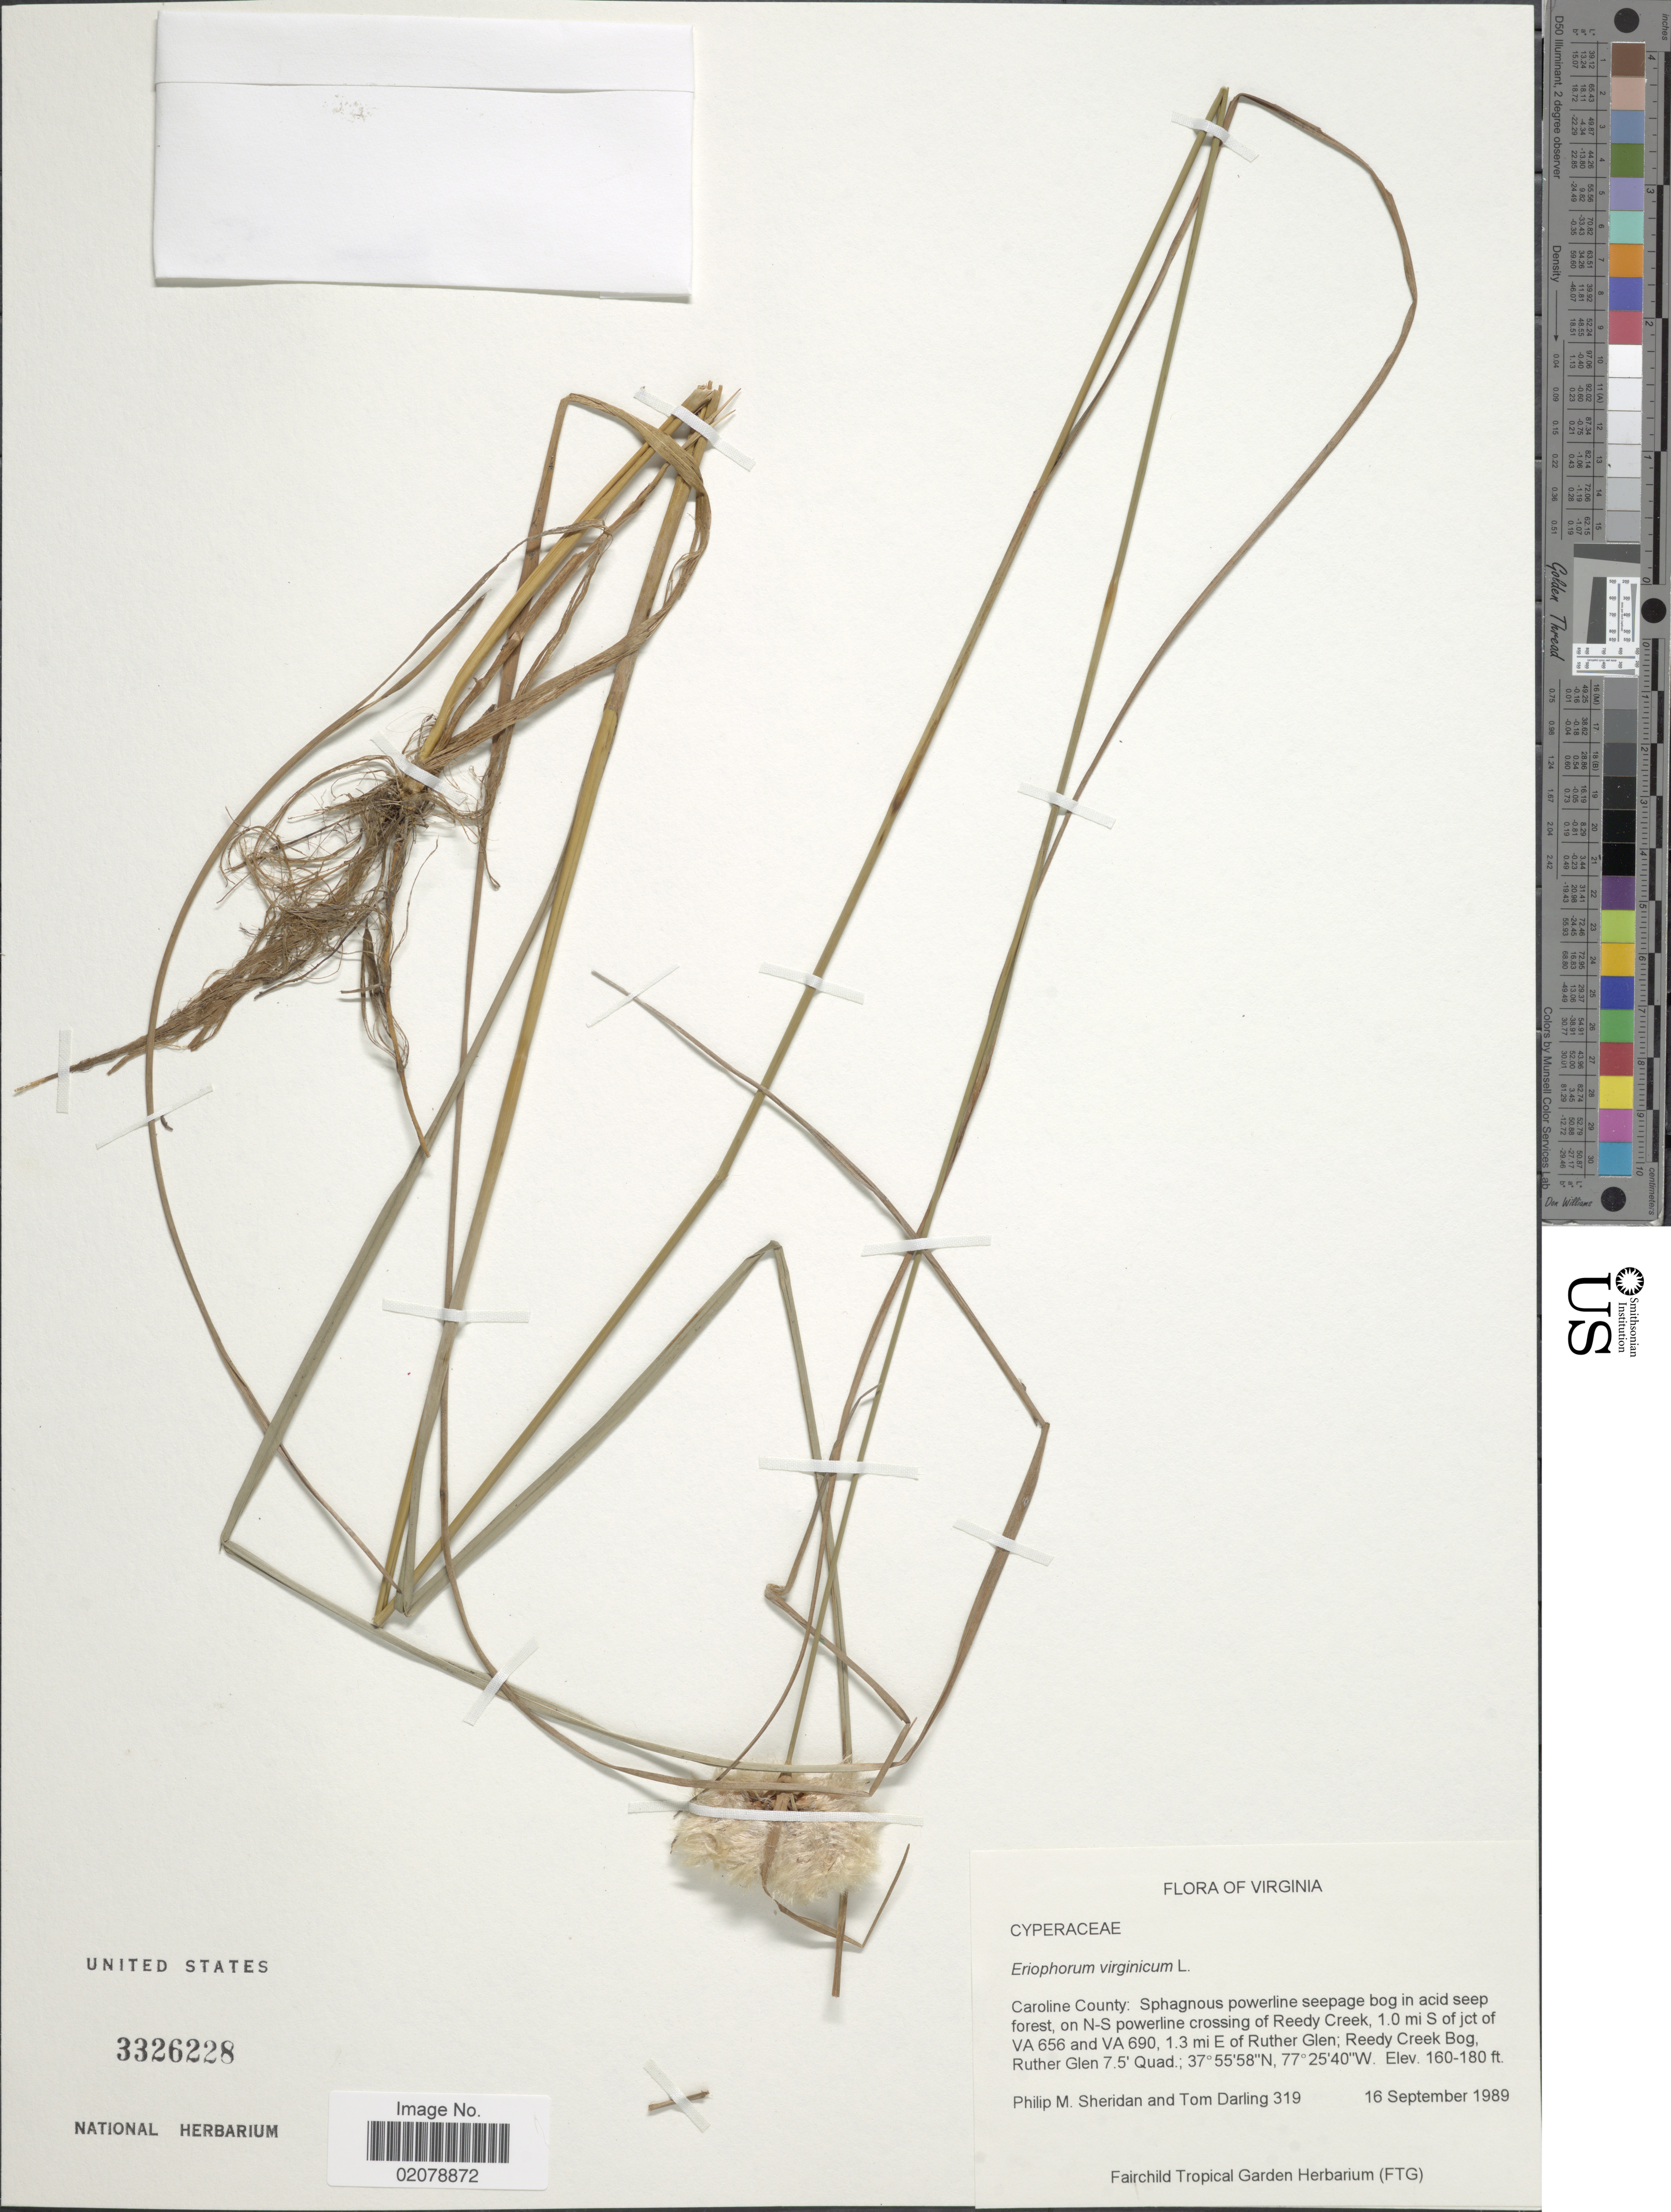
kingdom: Plantae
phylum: Tracheophyta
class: Liliopsida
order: Poales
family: Cyperaceae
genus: Eriophorum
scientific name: Eriophorum virginicum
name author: L.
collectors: P. Sheridan & T. Darling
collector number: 319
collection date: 1989-09-16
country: United States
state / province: Virginia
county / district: Caroline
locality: Caroline County: on N-S powerline crossing of Reedy Creek, 1.0 mi S of jct of VA 656 and VA 690, 1.3 mi E of Ruther Glen; Reedy Creek Bog, Ruther Glen 7.5'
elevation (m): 49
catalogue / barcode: US 3326228